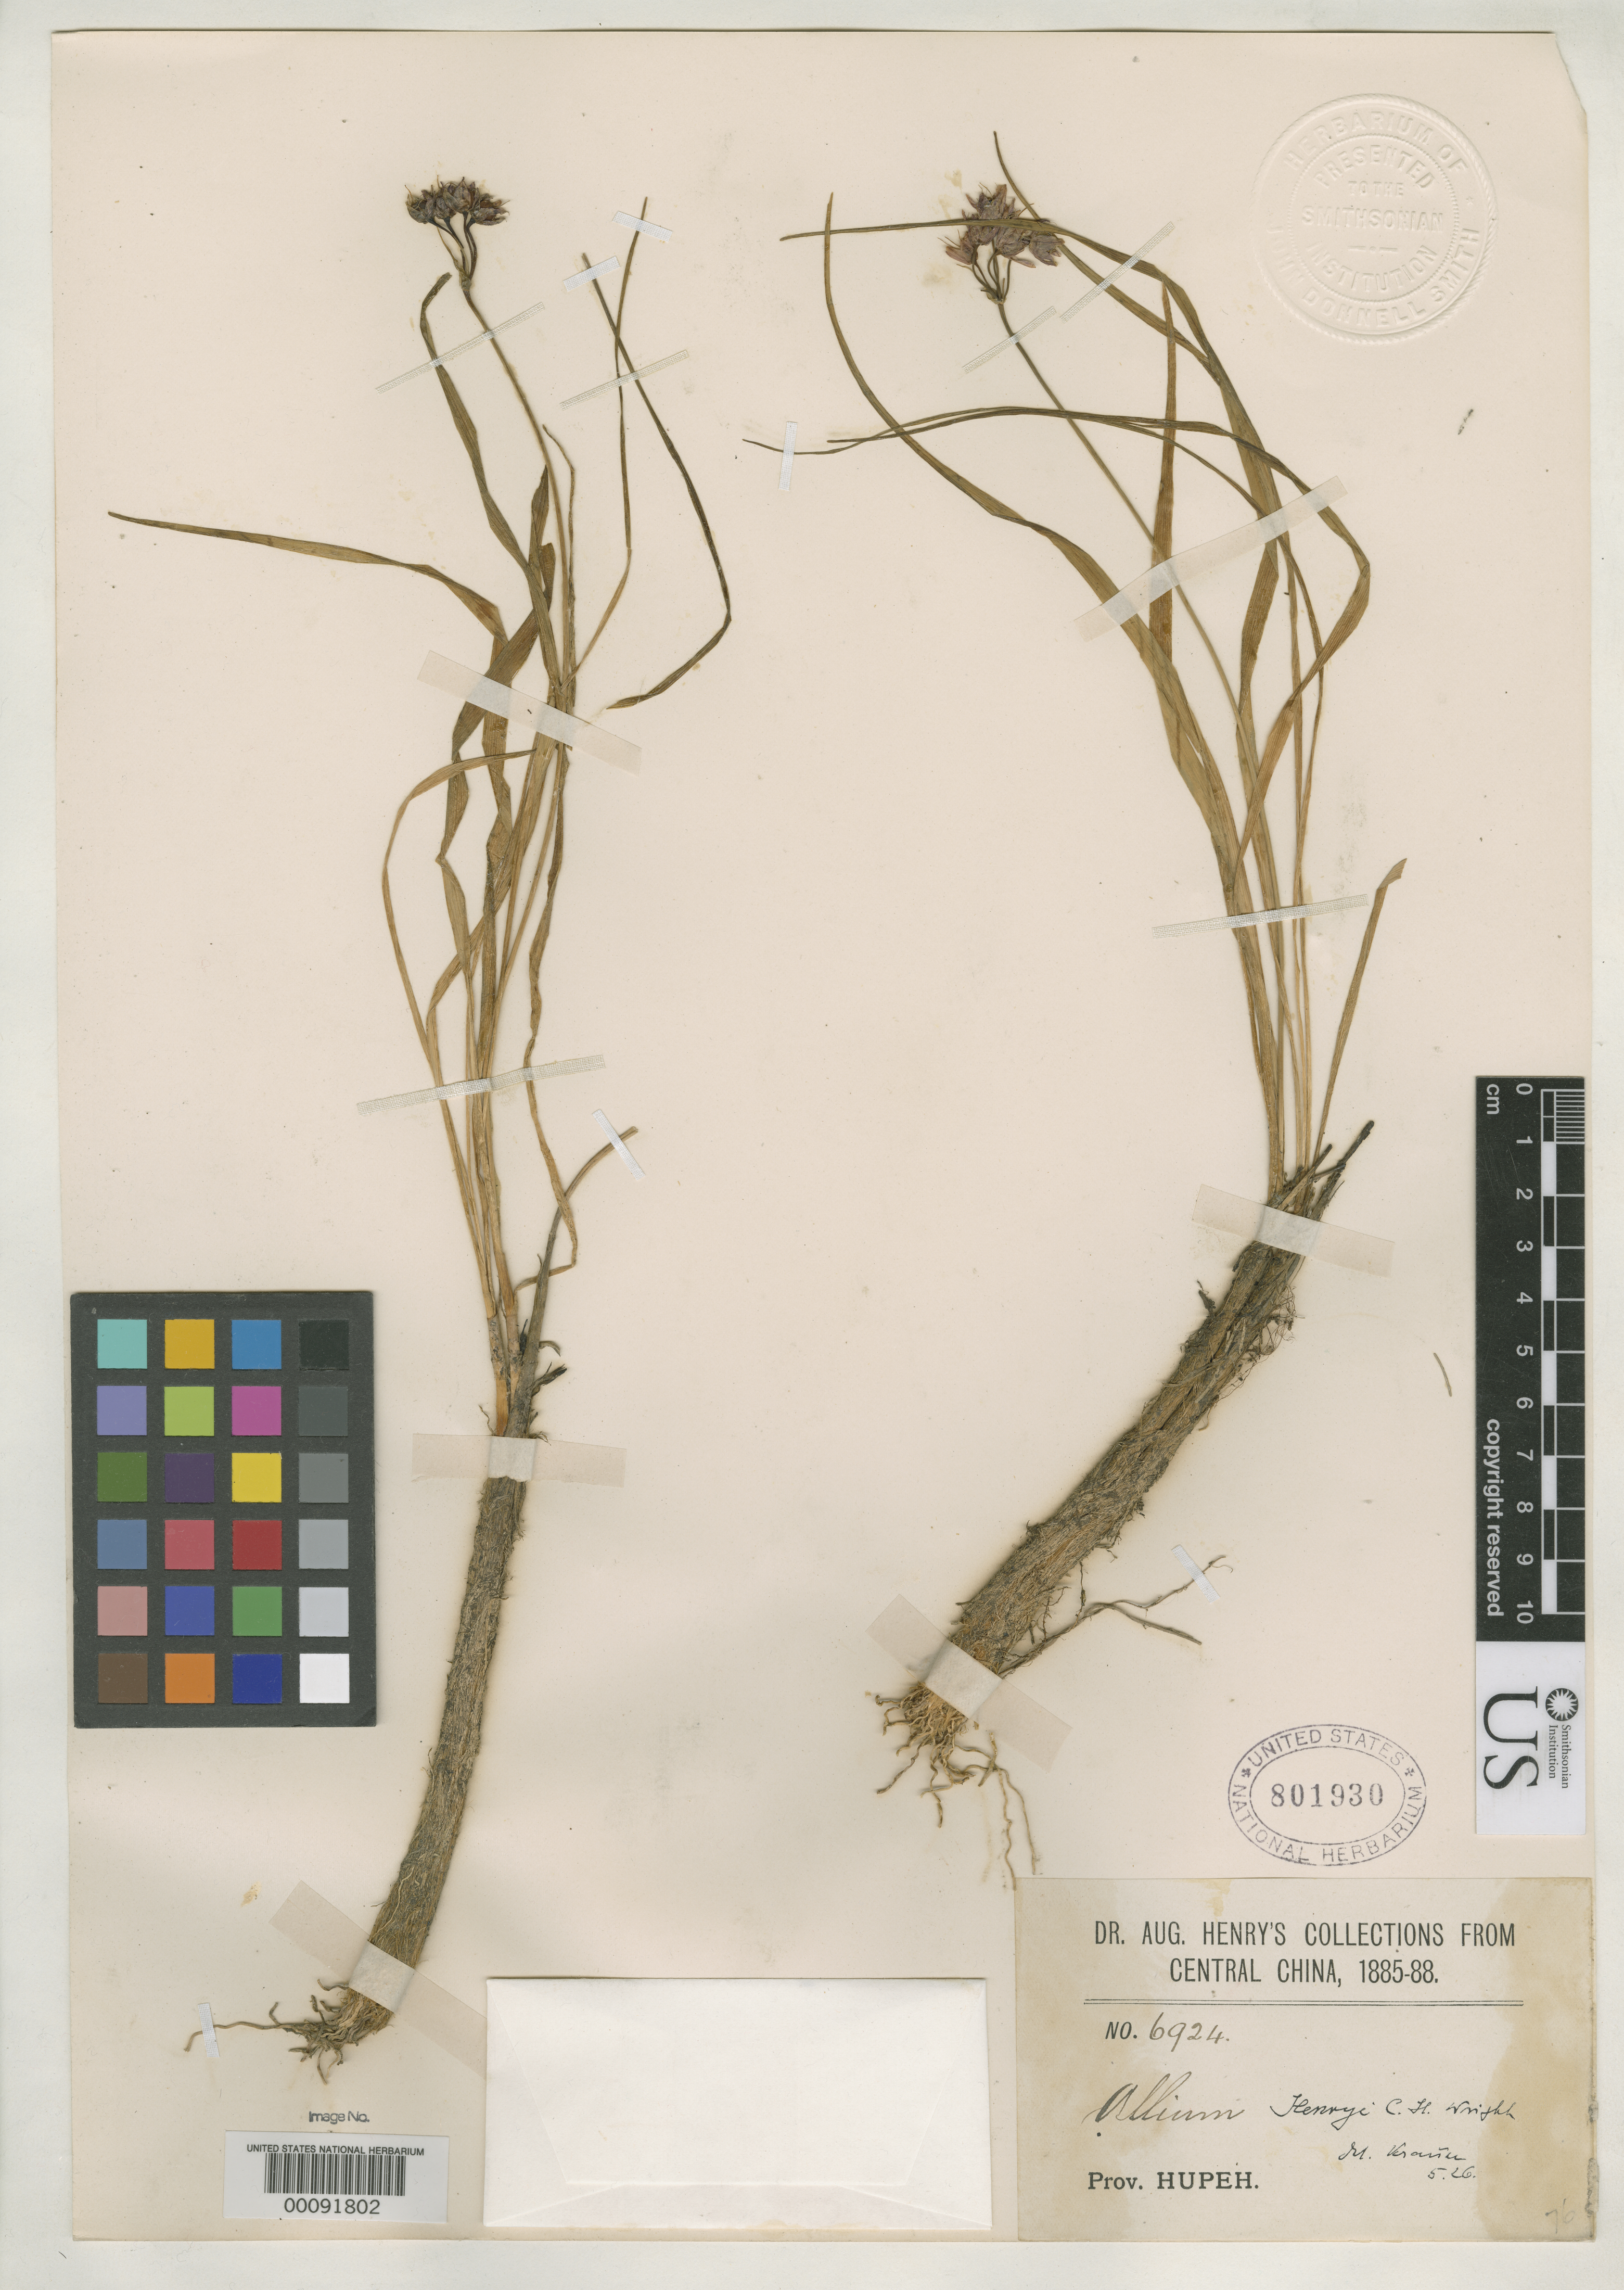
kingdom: Plantae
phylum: Tracheophyta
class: Liliopsida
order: Asparagales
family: Amaryllidaceae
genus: Allium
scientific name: Allium henryi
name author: C.H. Wright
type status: Isotype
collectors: A. Henry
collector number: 6924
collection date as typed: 1885-88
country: China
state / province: Hubei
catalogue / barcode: US 801930